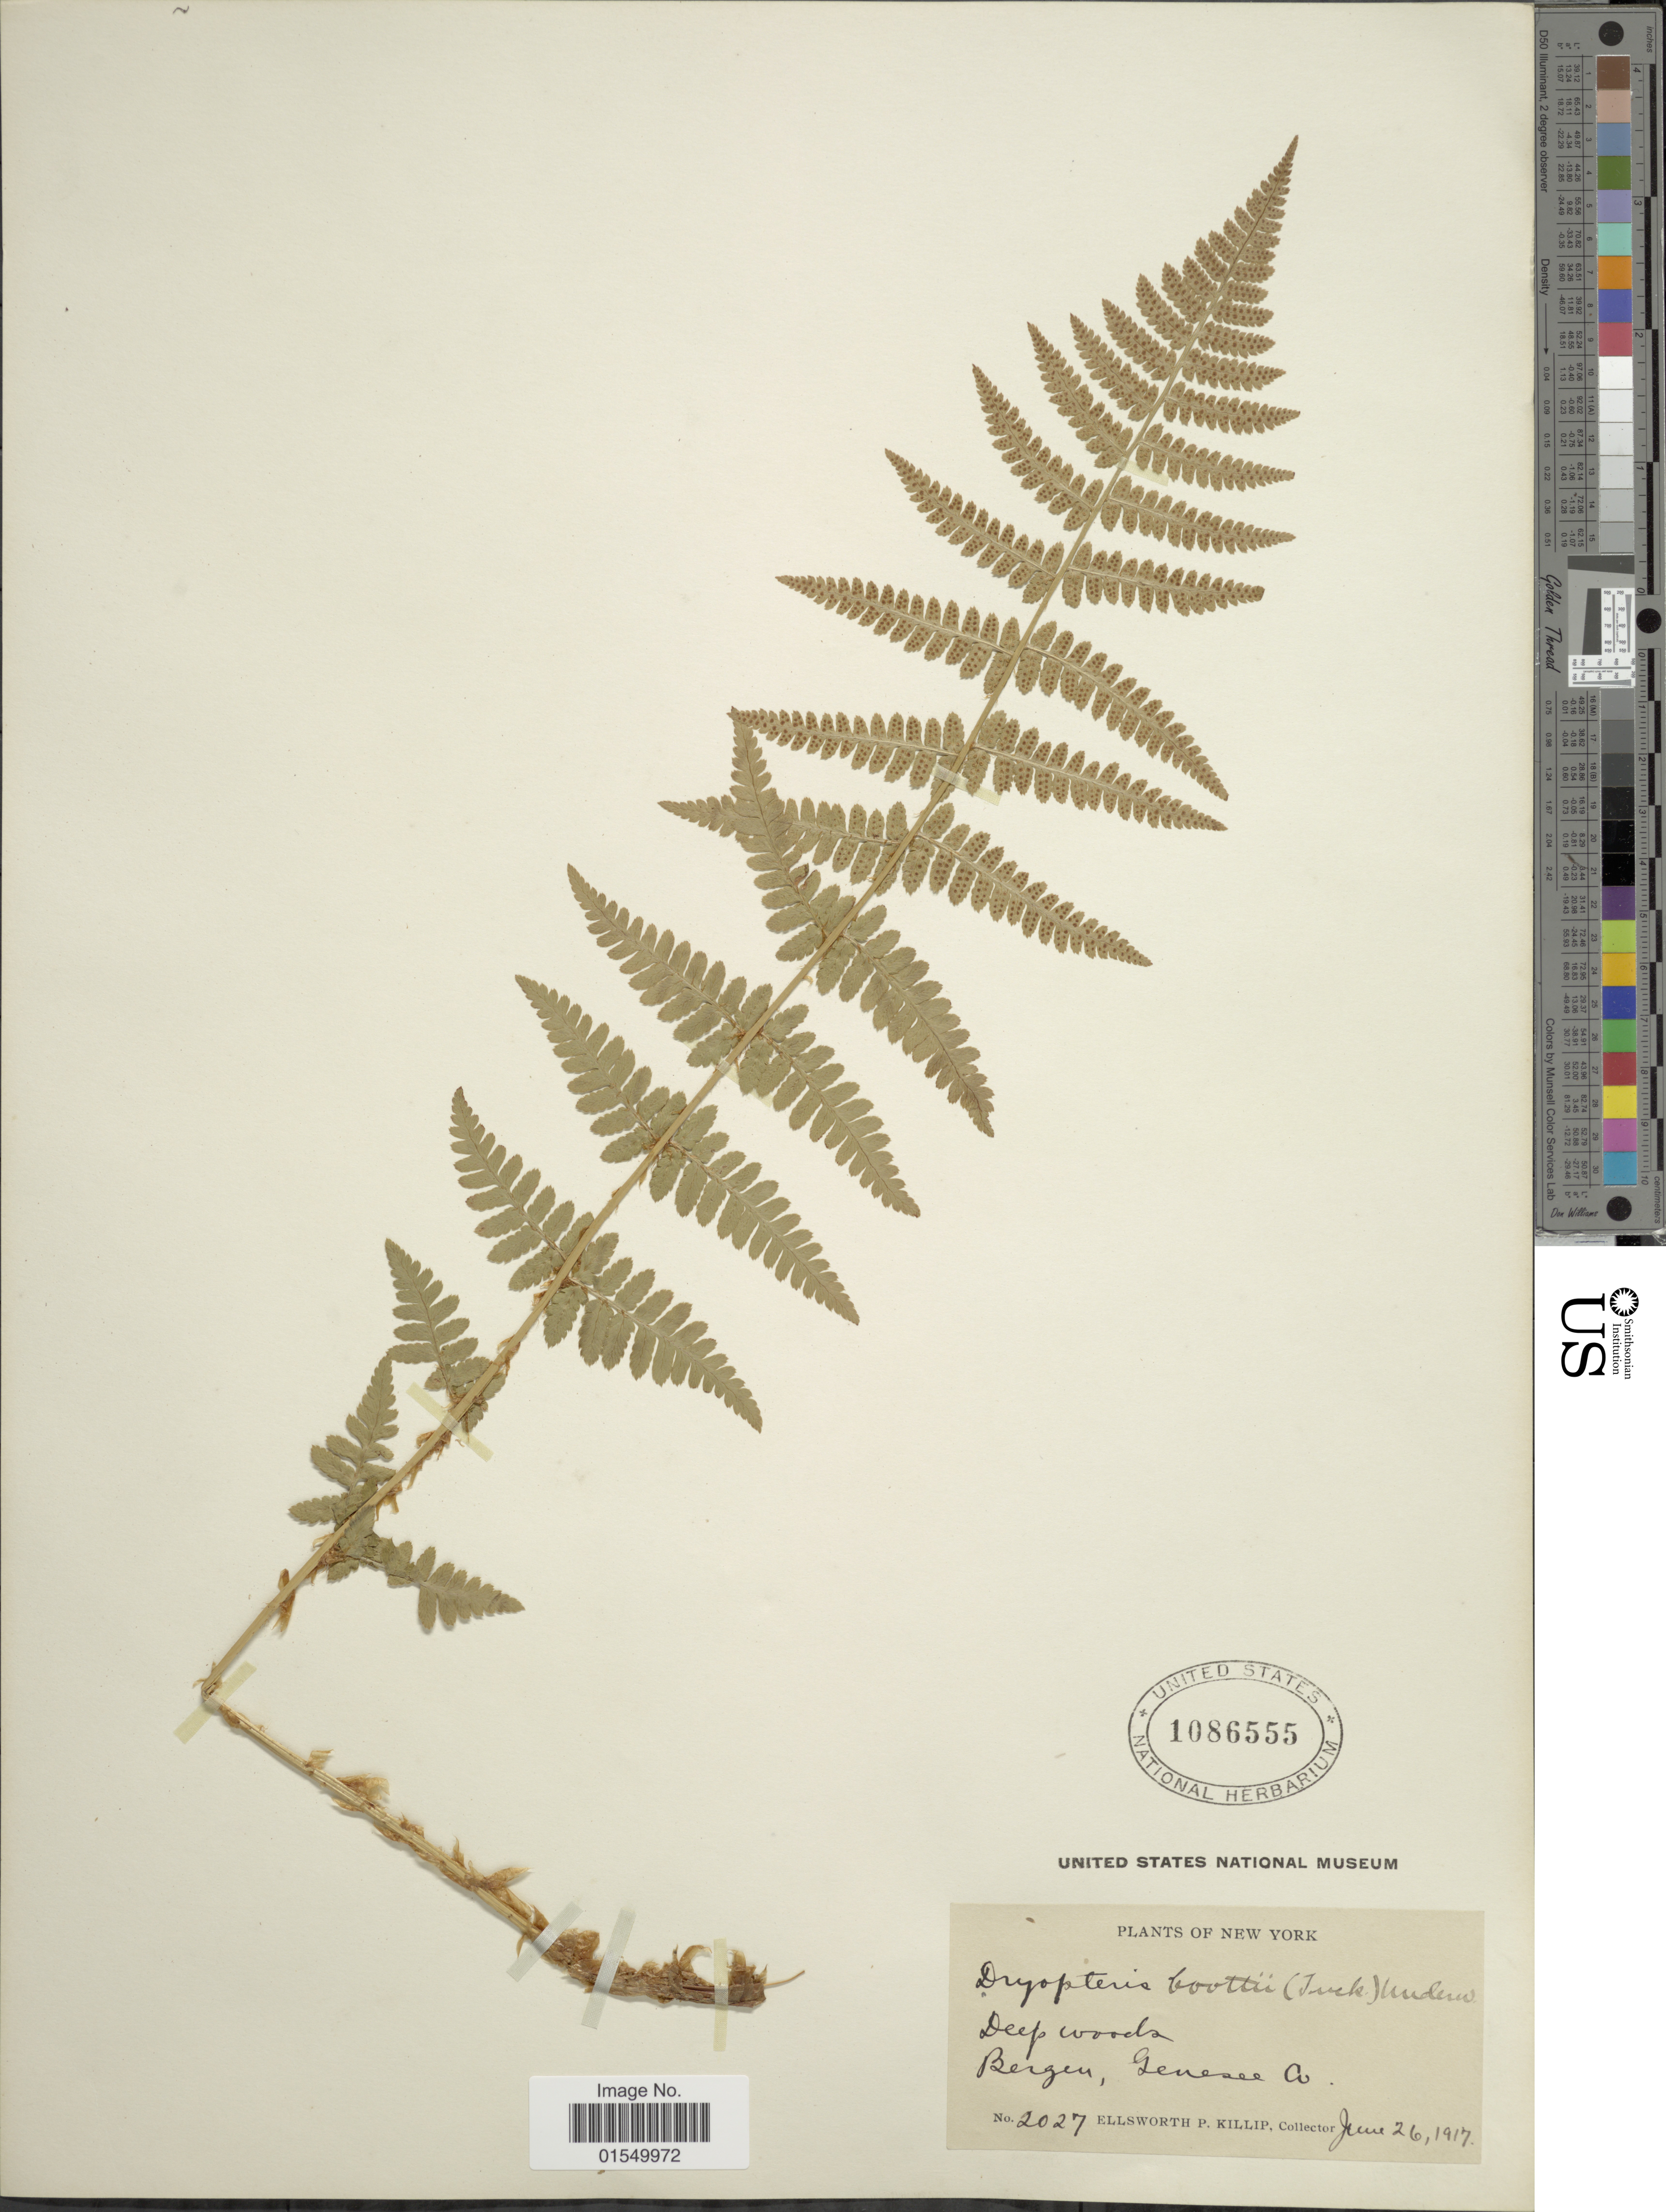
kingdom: Plantae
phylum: Tracheophyta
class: Polypodiopsida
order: Polypodiales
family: Dryopteridaceae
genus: Dryopteris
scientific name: Dryopteris x boottii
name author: Underw.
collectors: E. P. Killip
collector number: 2027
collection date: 1917-06-26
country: United States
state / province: New York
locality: Bergen, Genesee Co.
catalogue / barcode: US 1086555